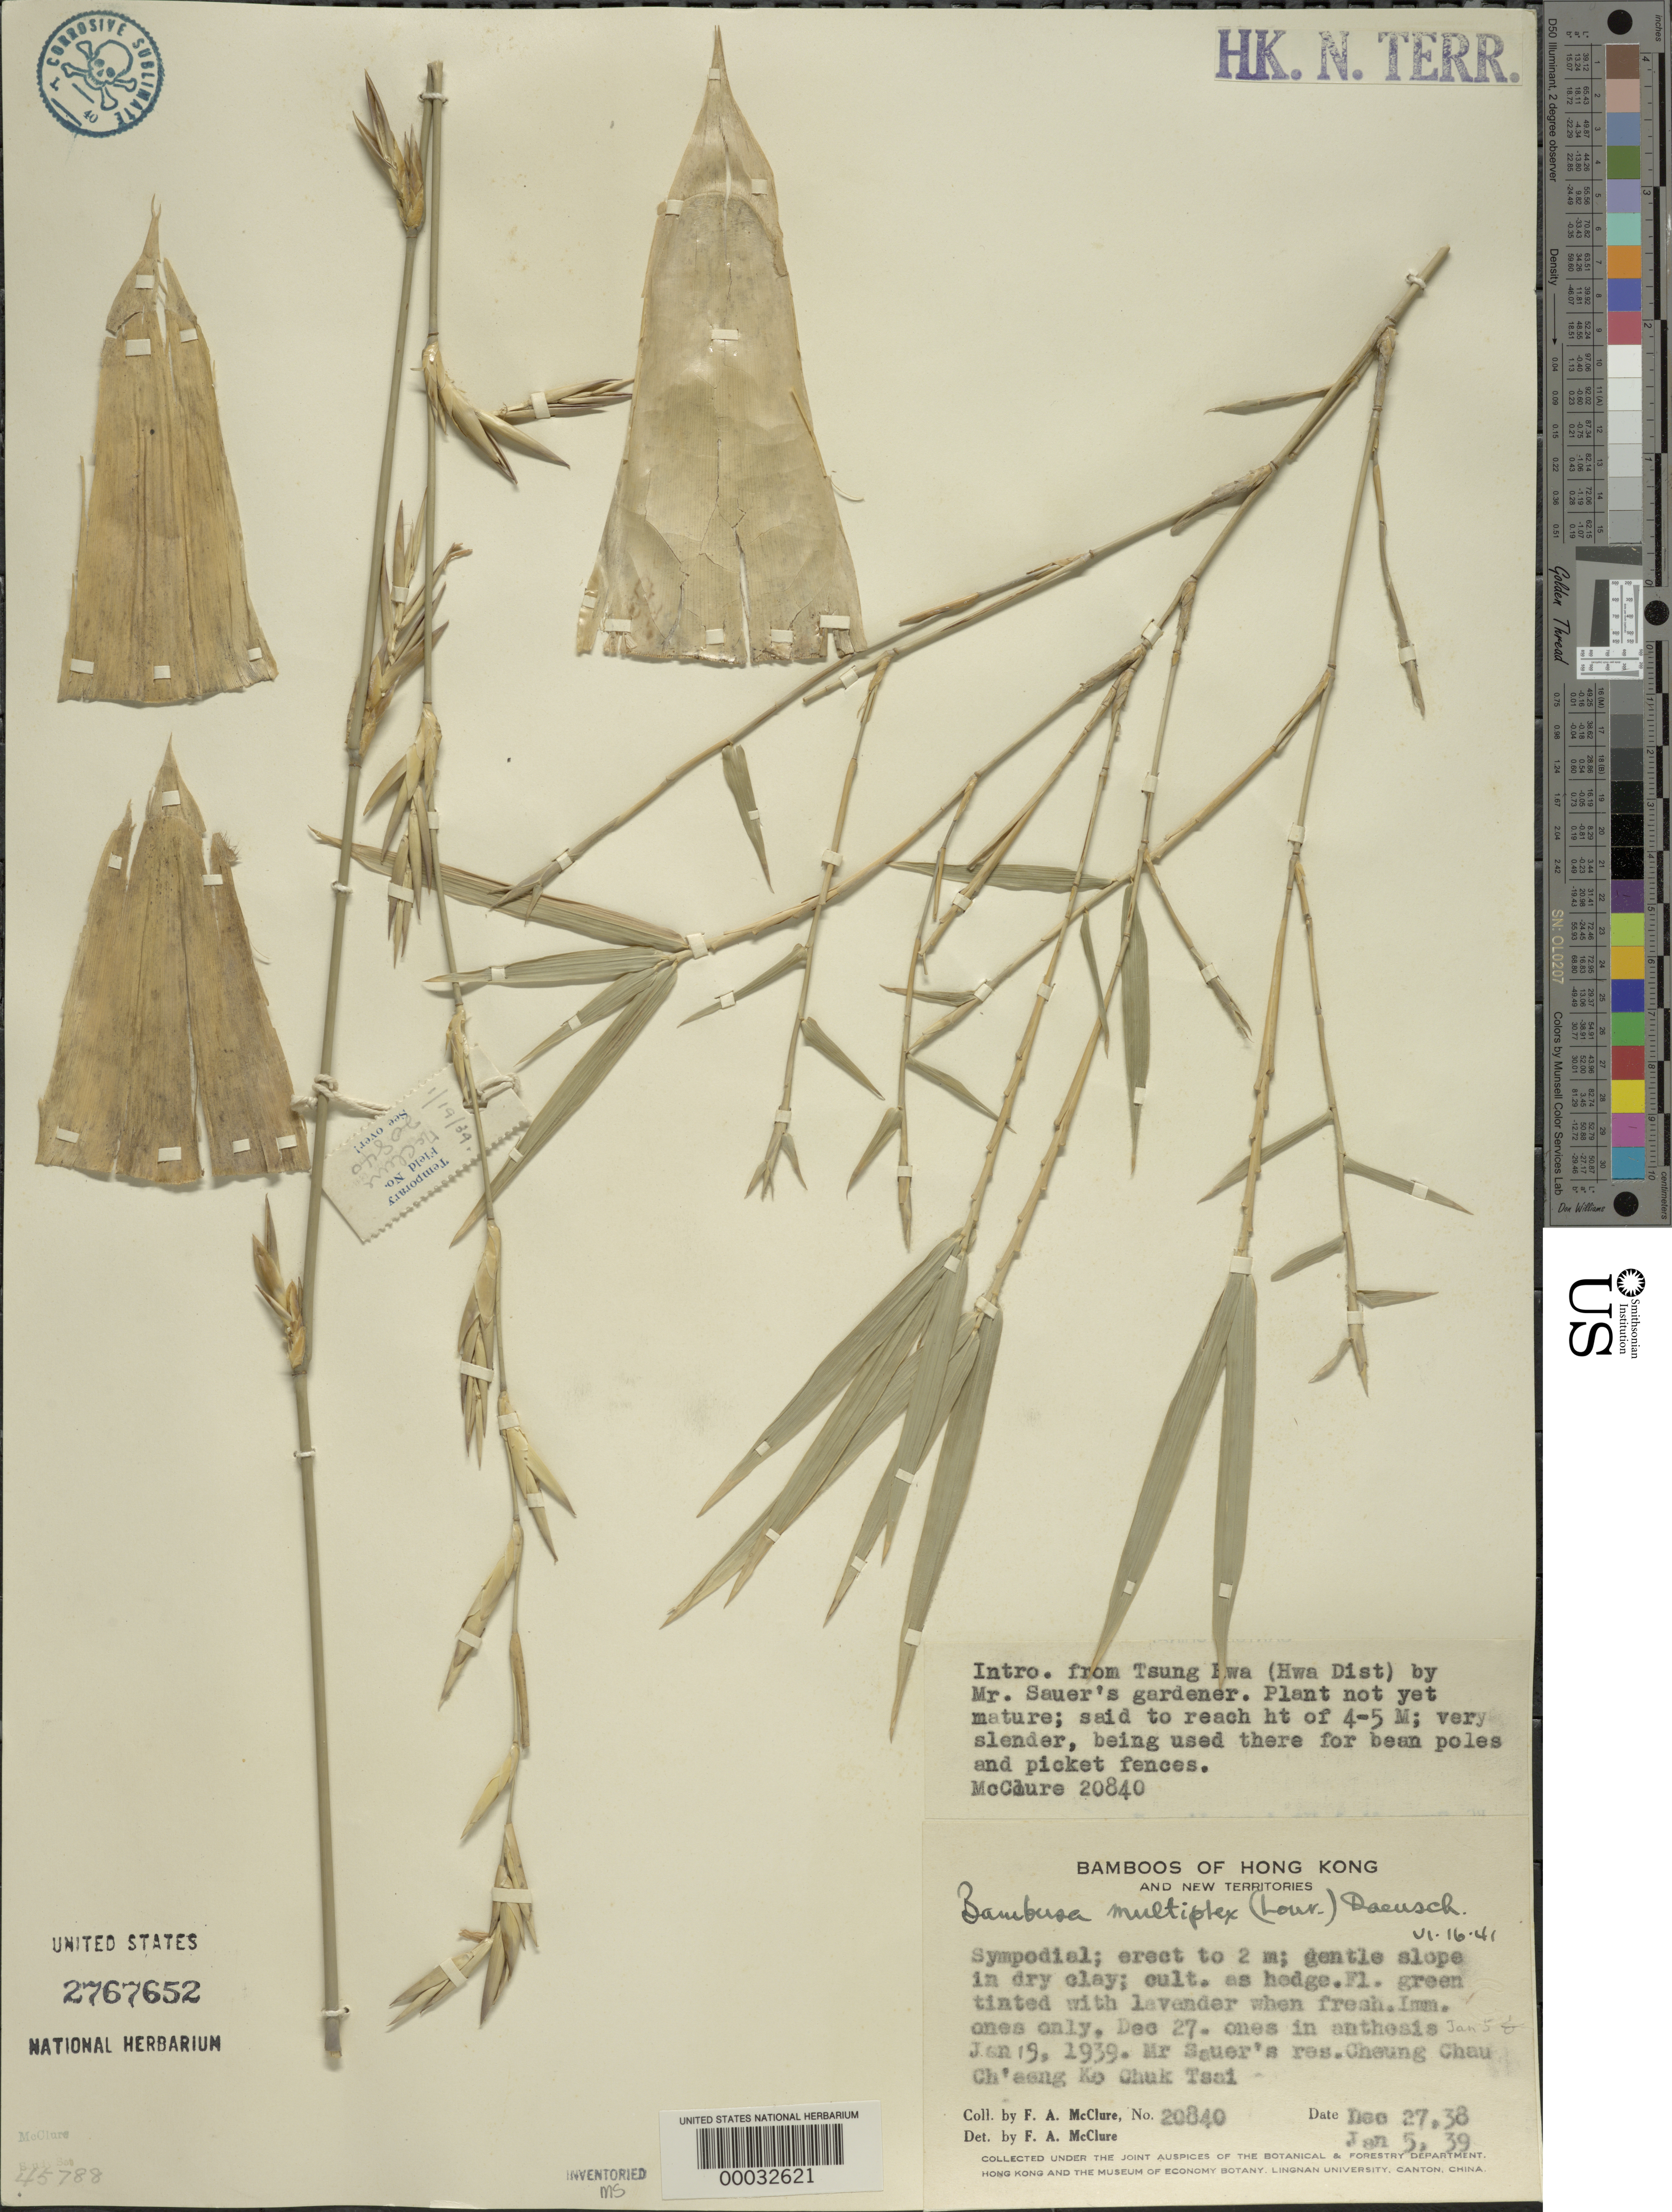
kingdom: Plantae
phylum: Tracheophyta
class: Liliopsida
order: Poales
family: Poaceae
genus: Bambusa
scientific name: Bambusa multiplex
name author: (Lour.) Raeusch. ex Schult. & Schult. f.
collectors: F. A. McClure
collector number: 20840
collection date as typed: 27 Dec 1938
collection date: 1938-12-27/1939-01-05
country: China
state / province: Hong Kong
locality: Cheung Chau Ch'aeng Ko Chuk Tssi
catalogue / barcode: US 2767652